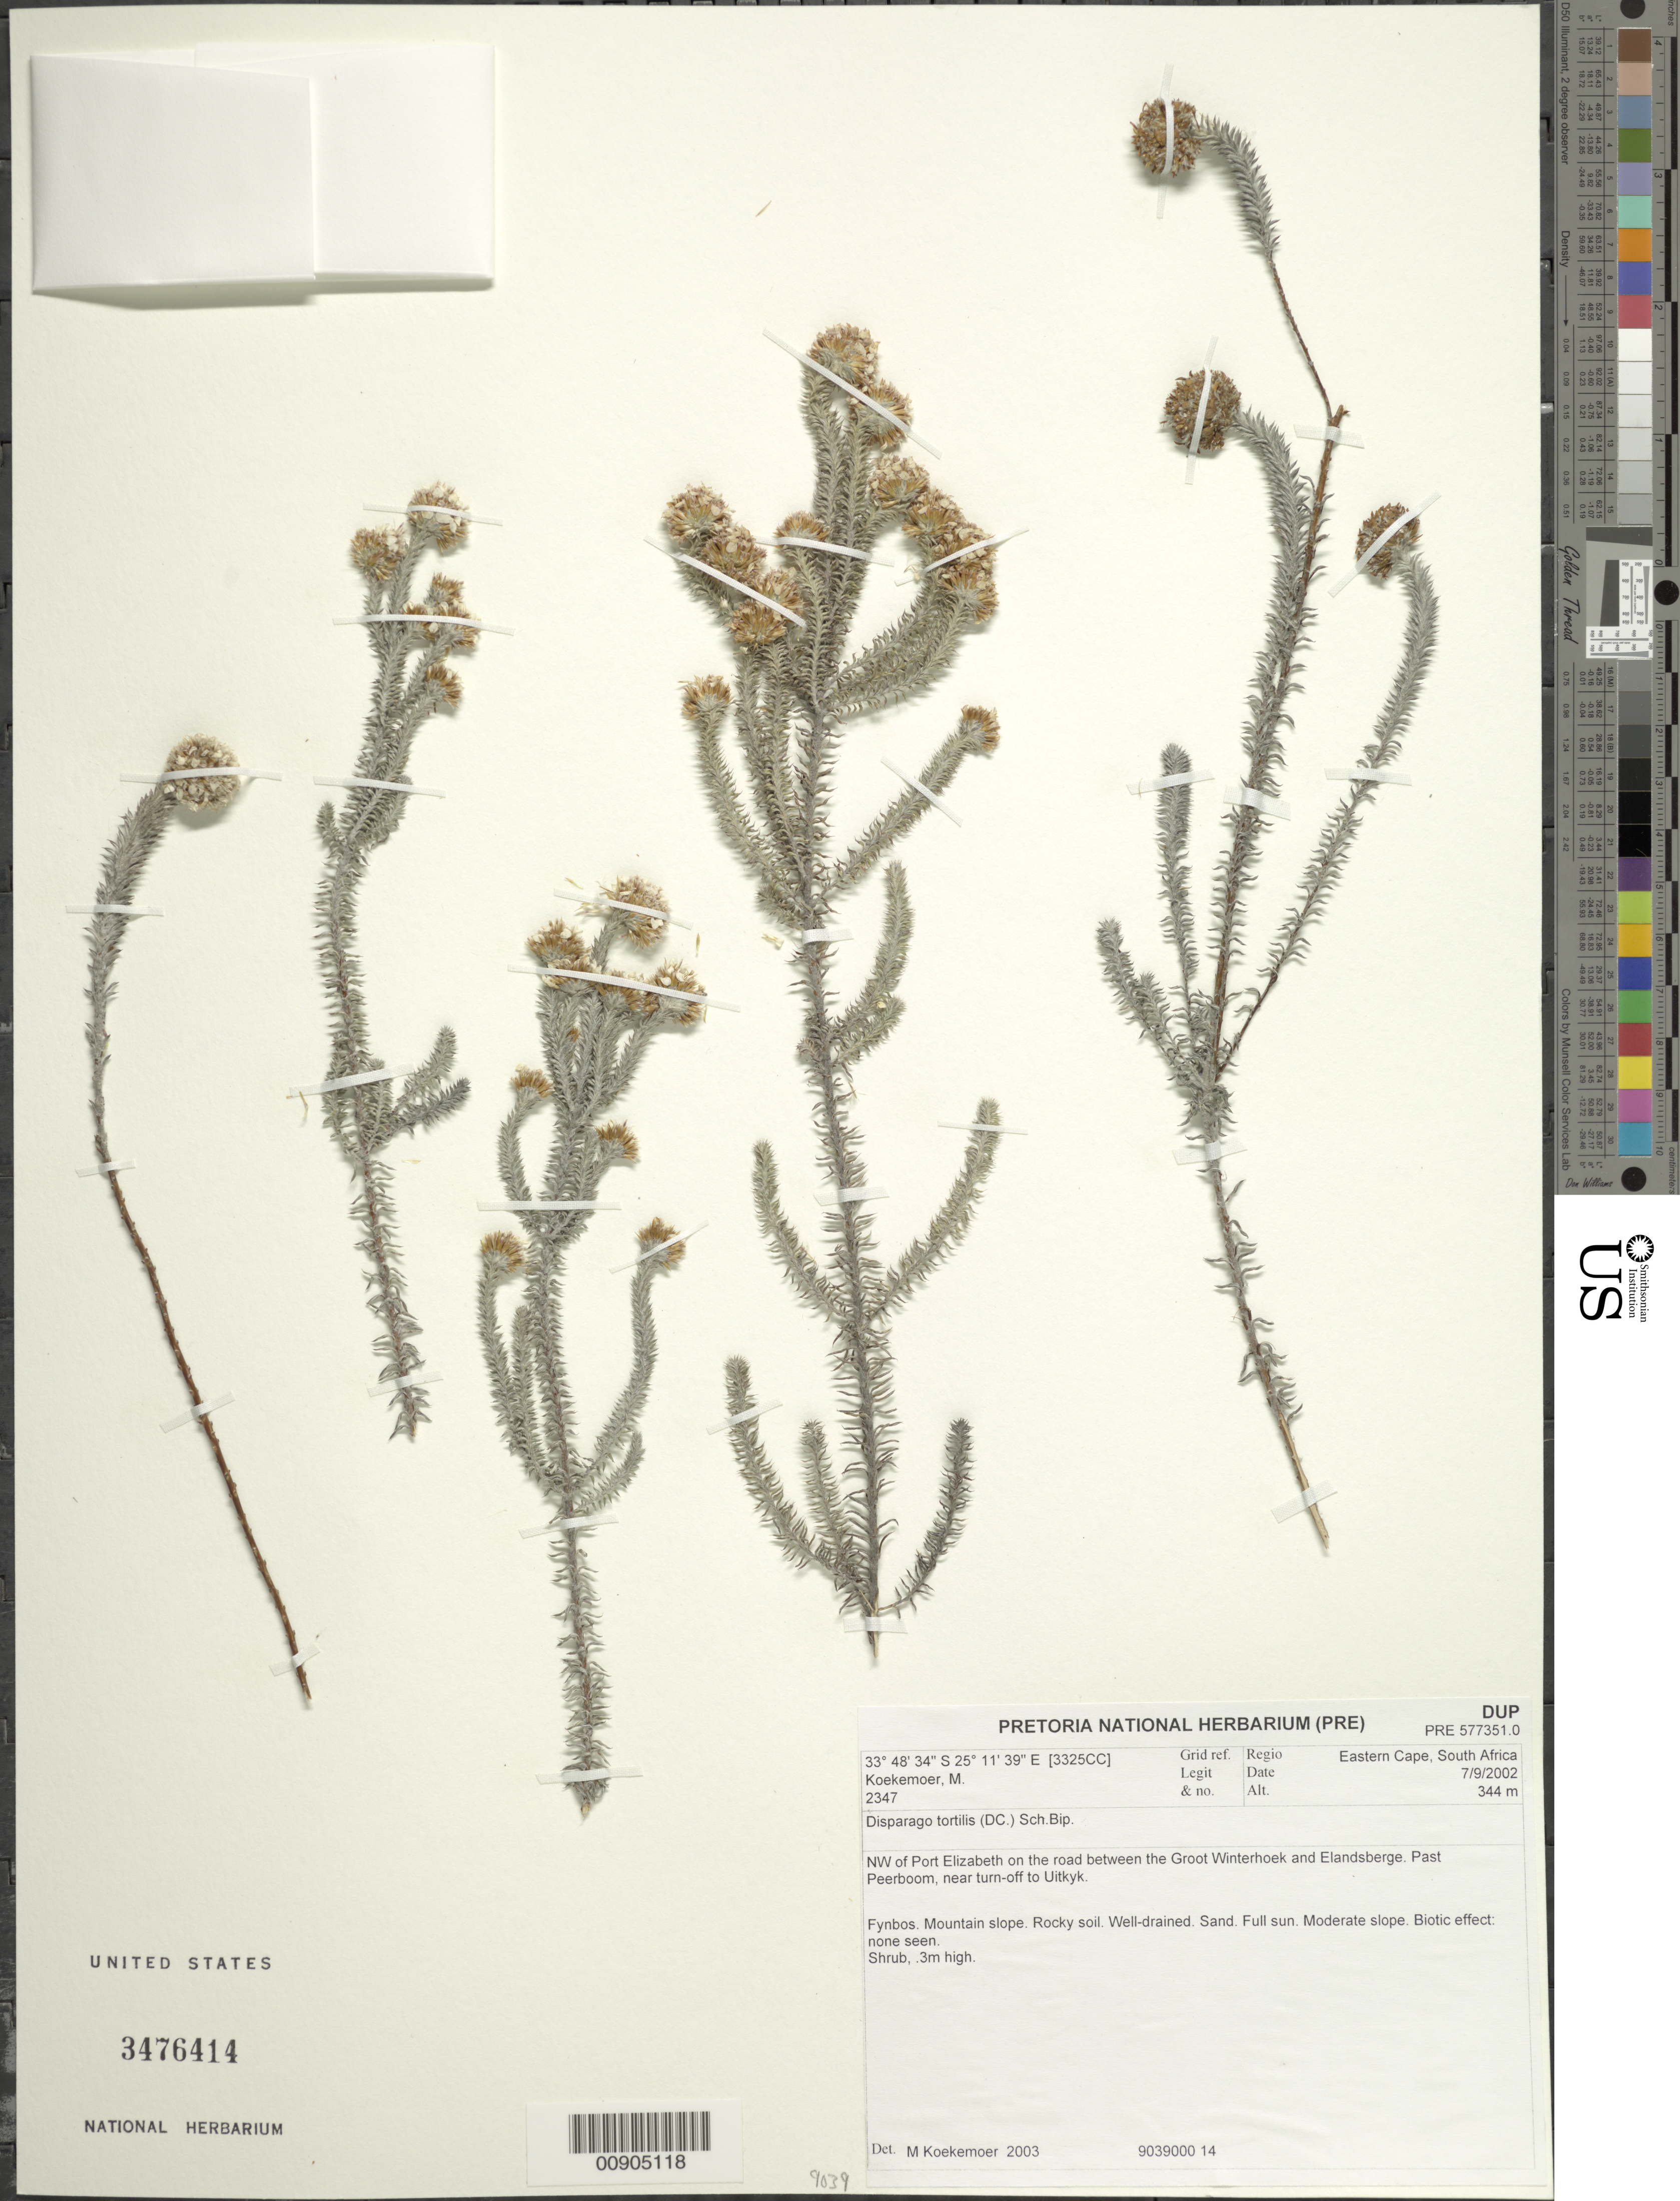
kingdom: Plantae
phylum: Tracheophyta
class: Magnoliopsida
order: Asterales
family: Asteraceae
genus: Disparago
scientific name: Disparago tortilis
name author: (DC.) Sch. Bip.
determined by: Koekemoer, M.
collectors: M. Koekemoer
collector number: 2347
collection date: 2002-09-07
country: South Africa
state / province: Eastern Cape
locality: NW of Port Elizabeth, road between Groot Winterhoek and Elandsberge, past Peerboom, near turn-off to Uitkyk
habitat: Fynbos, mountain slope, rocky soil, well-drained, sand, full sun, moderate slope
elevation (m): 344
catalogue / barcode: US 3476414